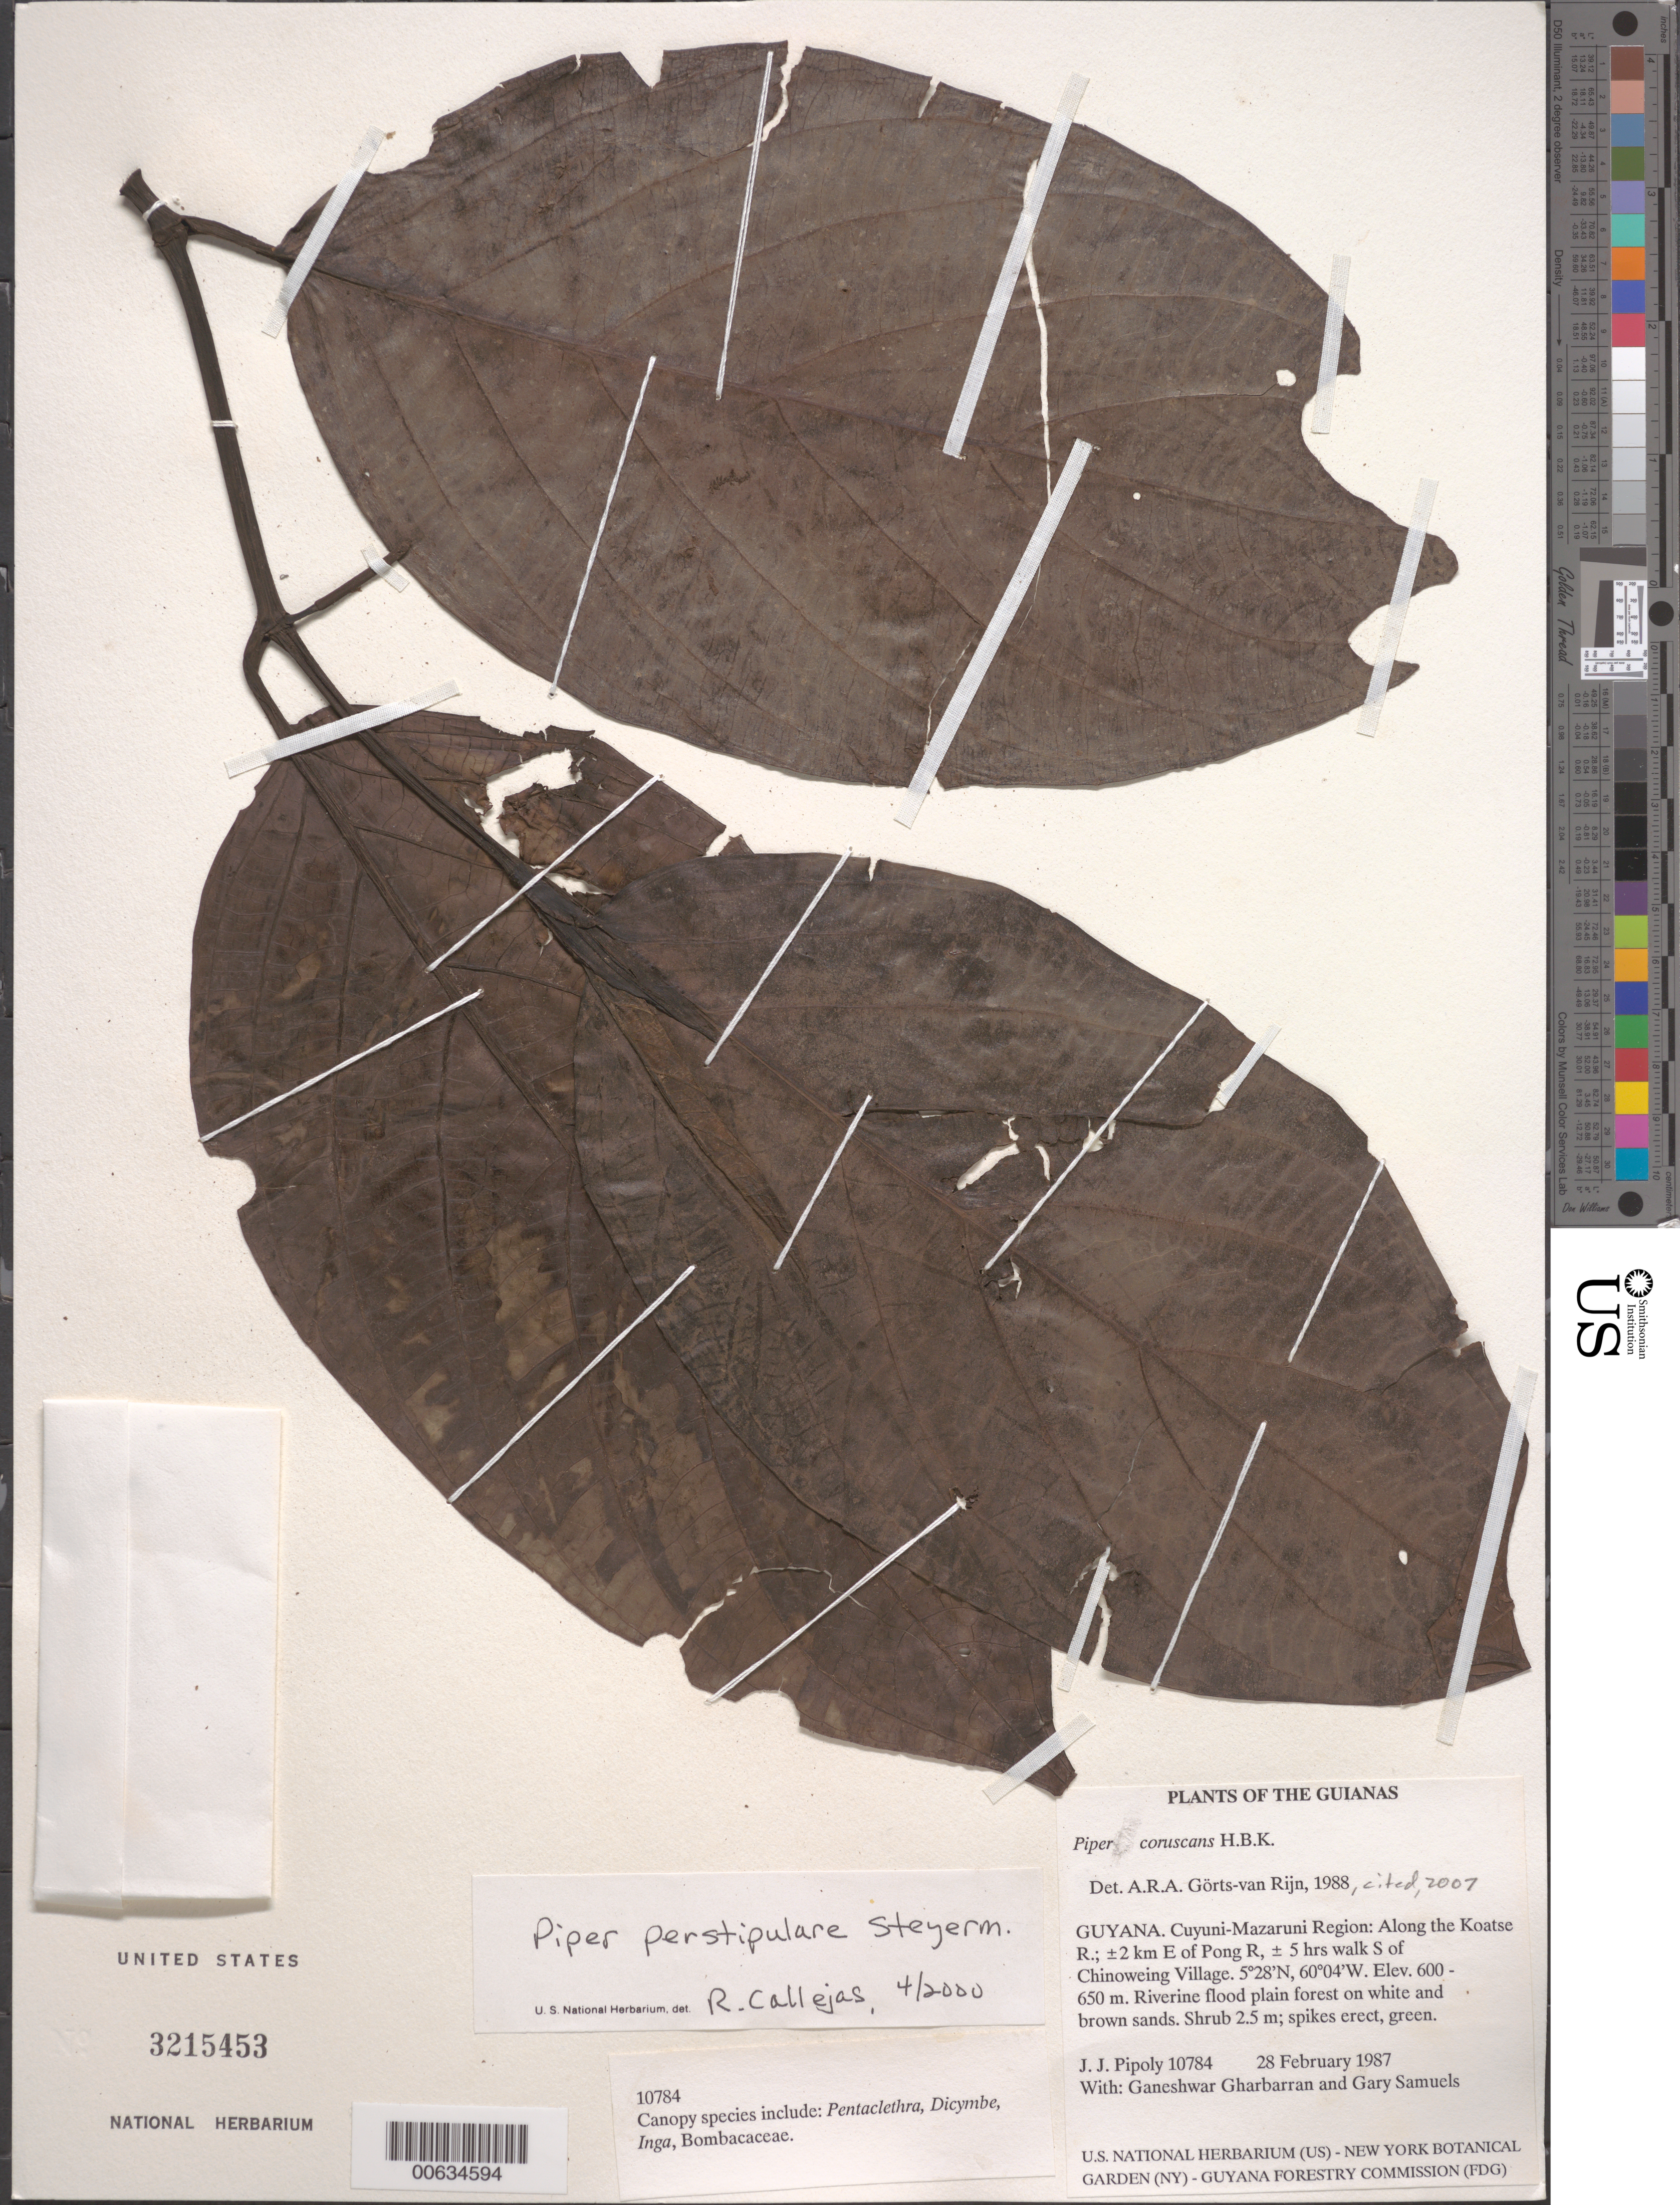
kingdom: Plantae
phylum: Tracheophyta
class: Magnoliopsida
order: Piperales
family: Piperaceae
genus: Piper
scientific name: Piper perstipulare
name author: Steyerm.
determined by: Callejas, Ricardo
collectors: J. J. Pipoly, G. Gharbarran & G. Samuels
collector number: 10784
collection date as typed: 28 February 1987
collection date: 1987-02-28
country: Guyana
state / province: Cuyuni-Mazaruni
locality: Along the Koatse R.; ±2 km E of Pong R, ± 5 hrs walk S of Chinoweing Village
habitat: Riverine flood plain forest on white and brown sands; canopy spp. include Pentaclethra, Dicymbe, Bombacaceae, Inga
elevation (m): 600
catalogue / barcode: US 3215453